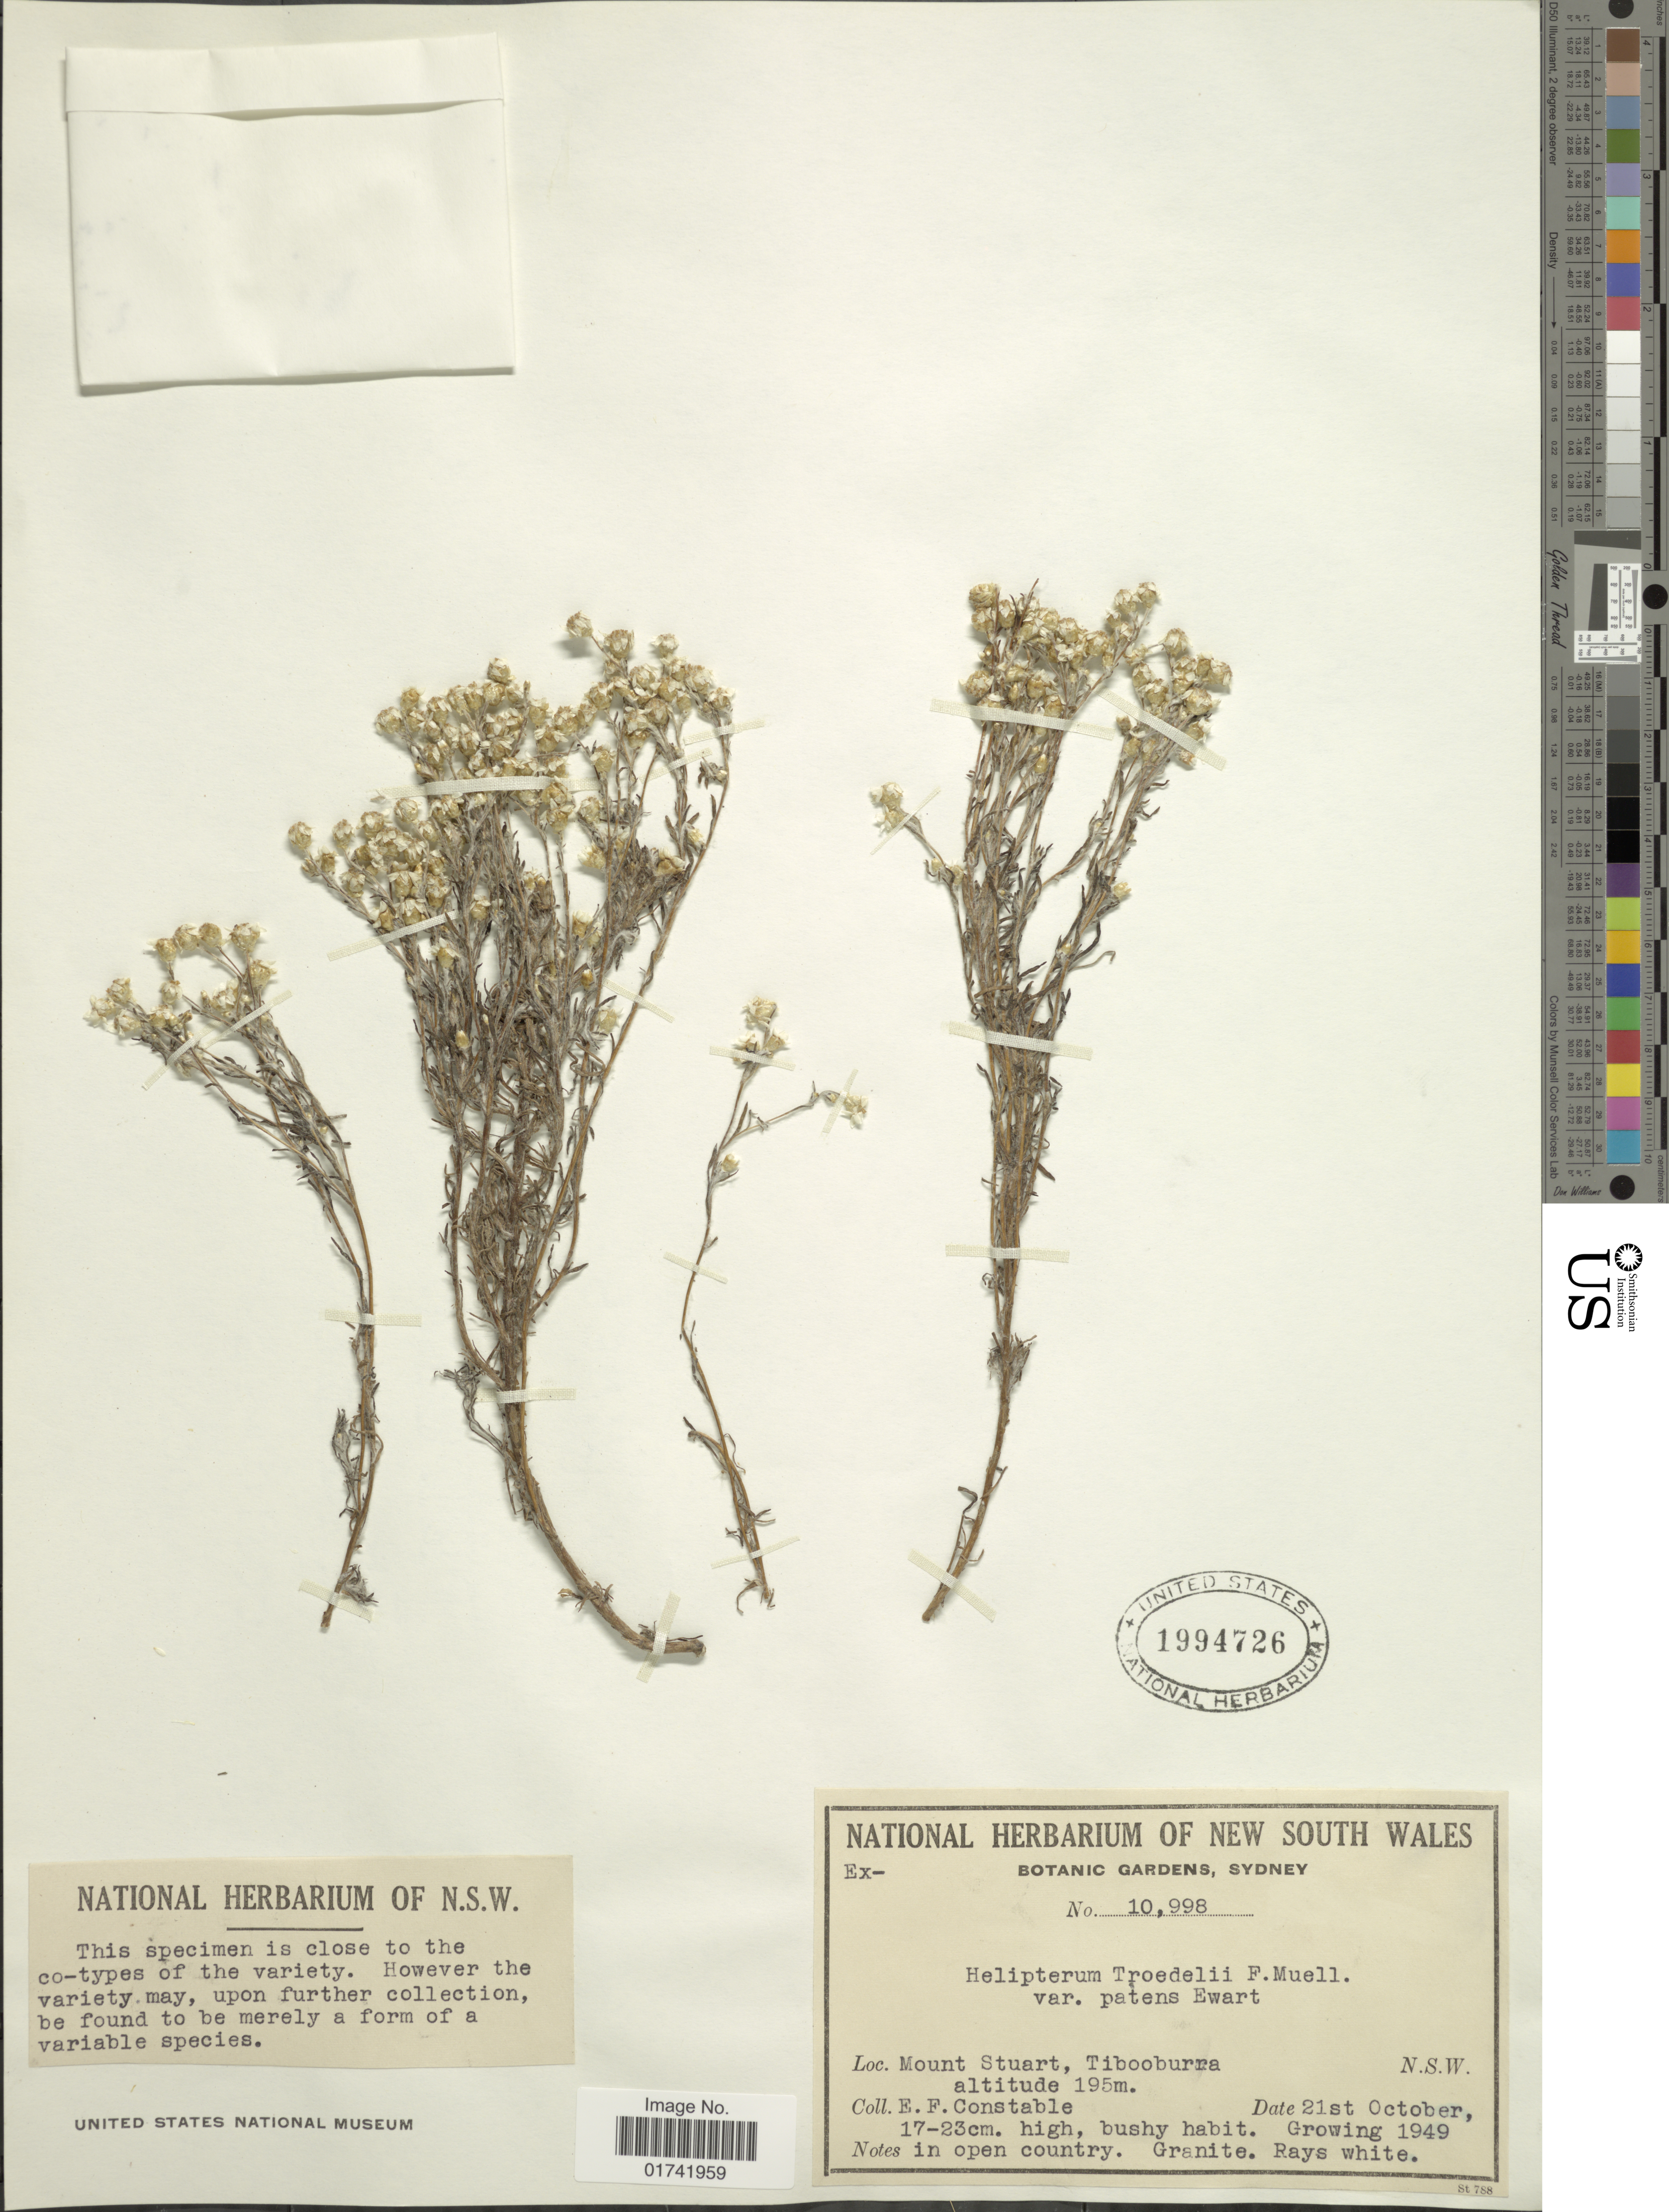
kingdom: Plantae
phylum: Tracheophyta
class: Magnoliopsida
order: Asterales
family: Asteraceae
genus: Rhodanthe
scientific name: Rhodanthe troedelii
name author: (F. Muell.) Paul G. Wilson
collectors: E. F. Constable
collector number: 10998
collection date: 1949-10-21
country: Australia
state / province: New South Wales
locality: Mount Stuart, Tibooburra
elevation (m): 195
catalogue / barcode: US 1994726